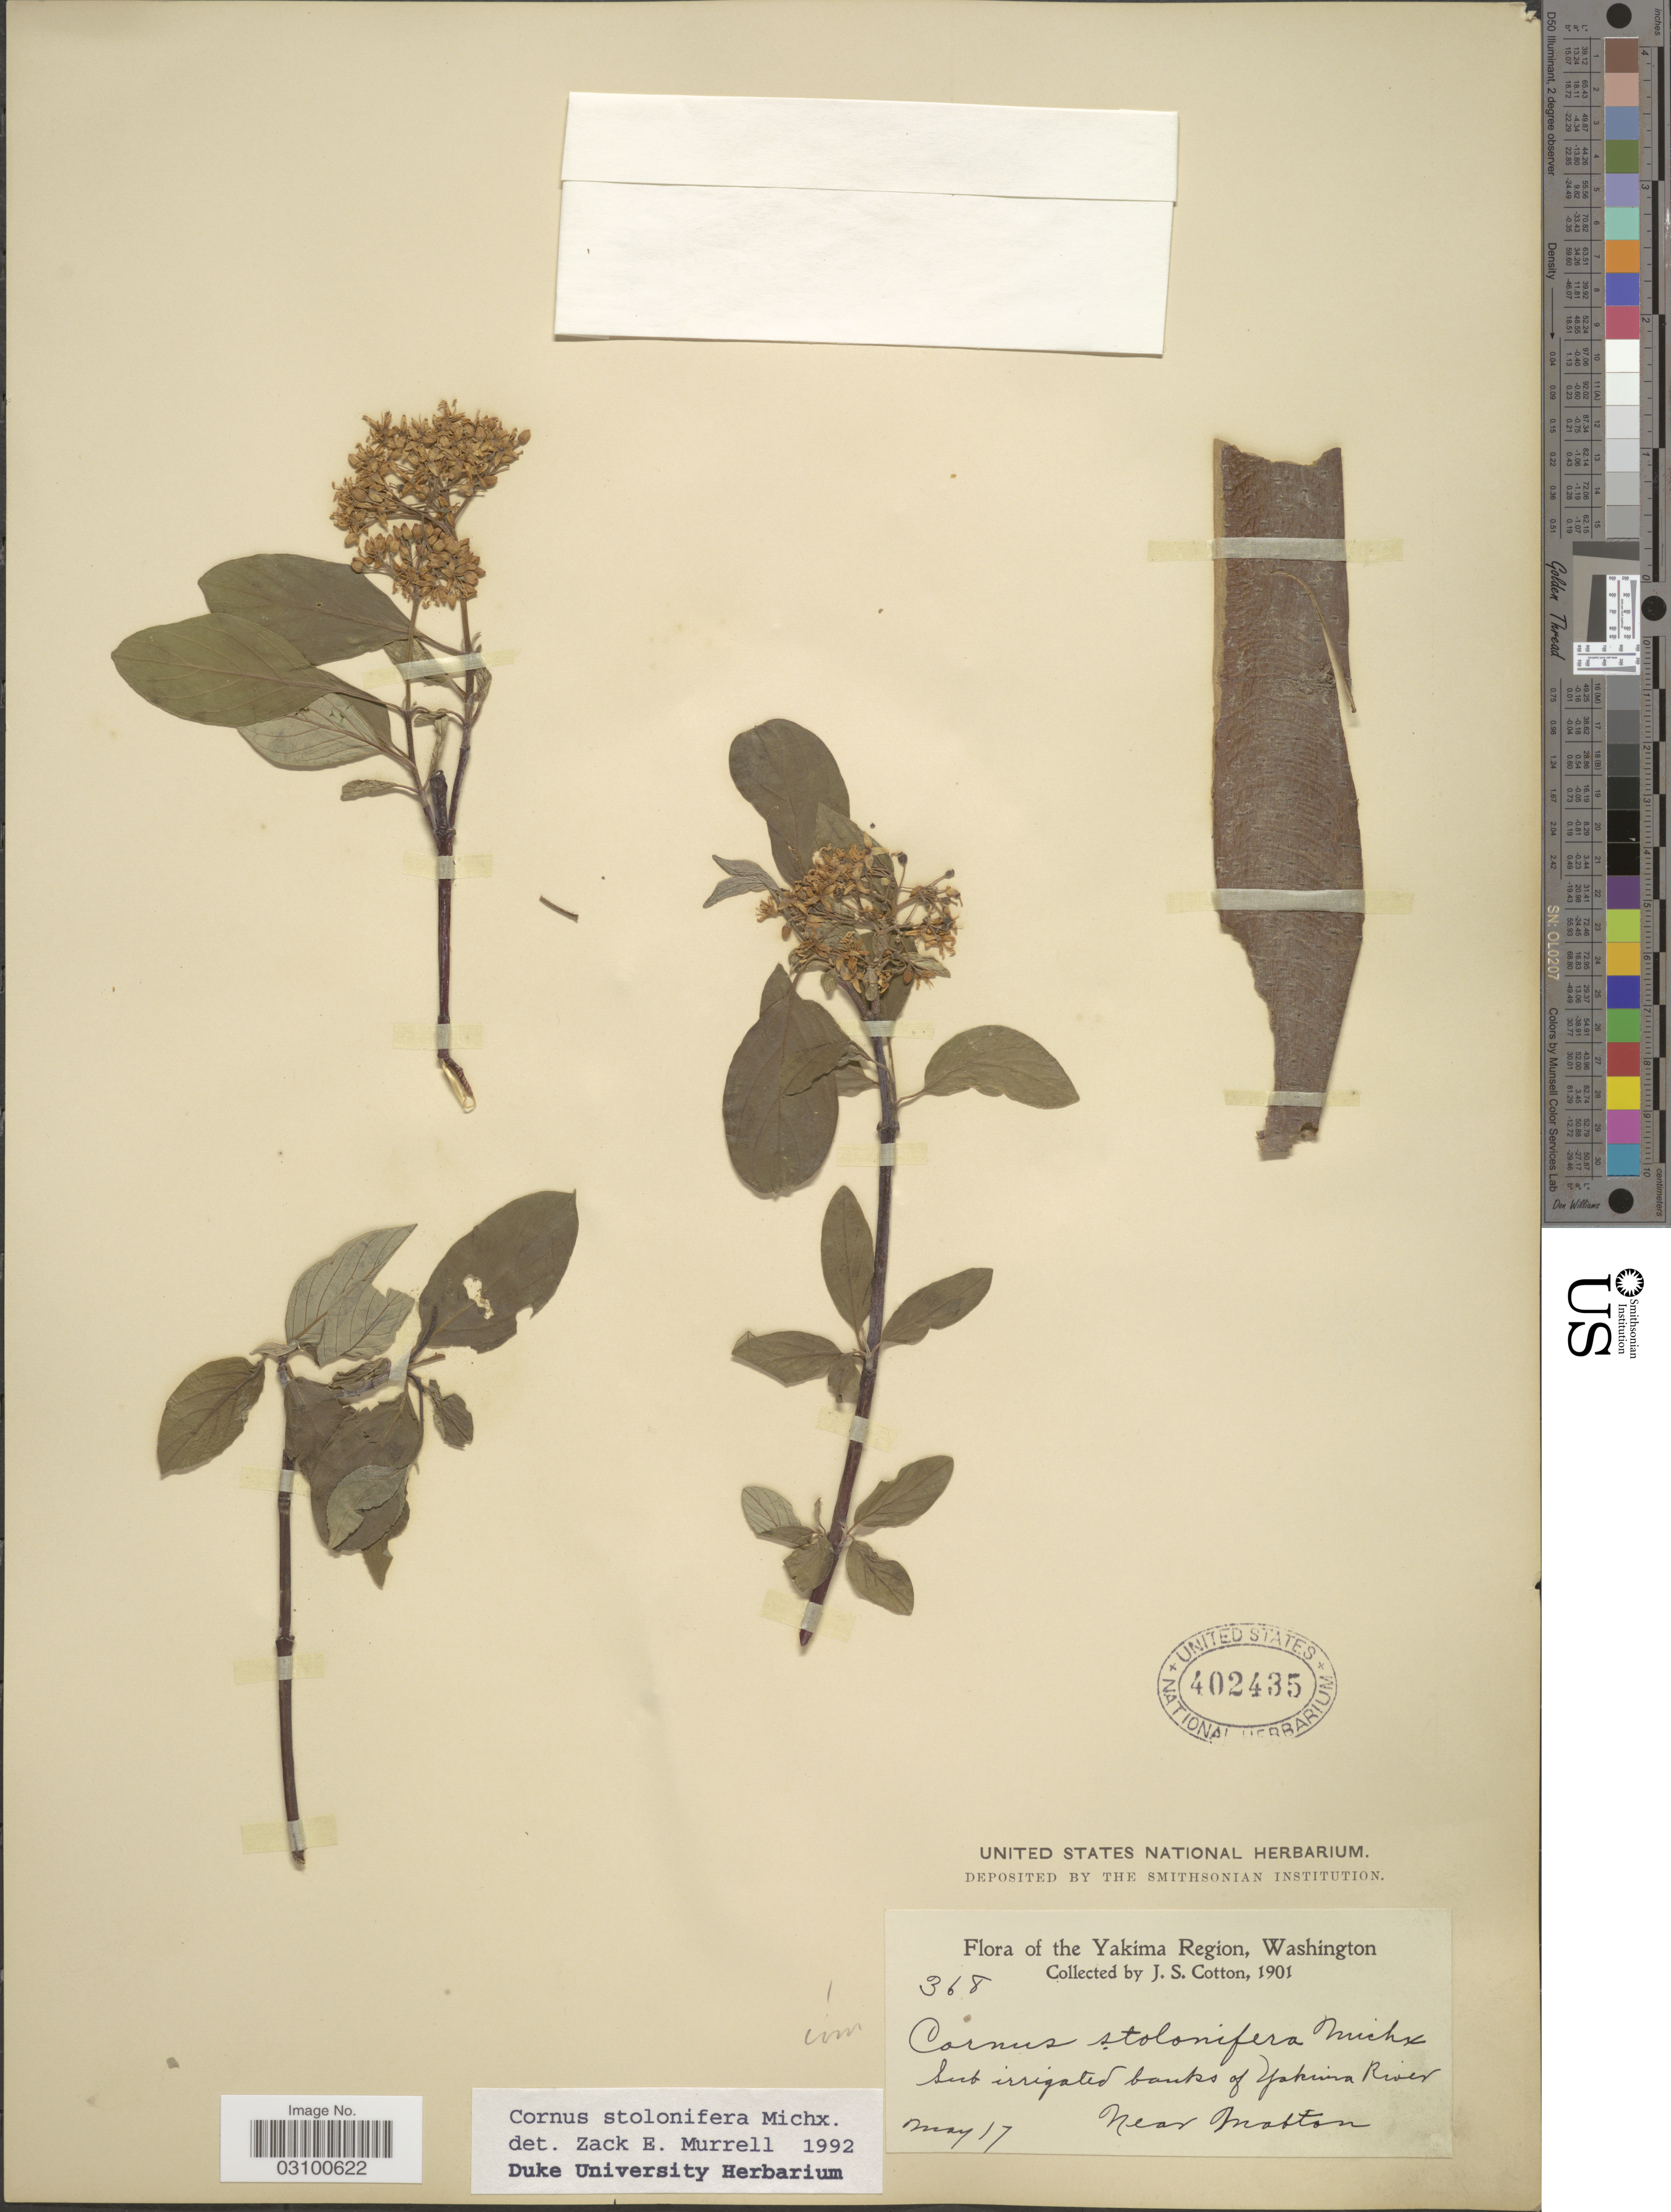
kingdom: Plantae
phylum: Tracheophyta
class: Magnoliopsida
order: Cornales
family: Cornaceae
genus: Cornus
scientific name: Cornus sericea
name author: L.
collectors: J. S. Cotton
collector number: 368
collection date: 1901-05-17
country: United States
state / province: Washington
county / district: Yakima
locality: Yakima Region. Sub irrigated banks of Yakima River. Near Mabton.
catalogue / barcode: US 402435